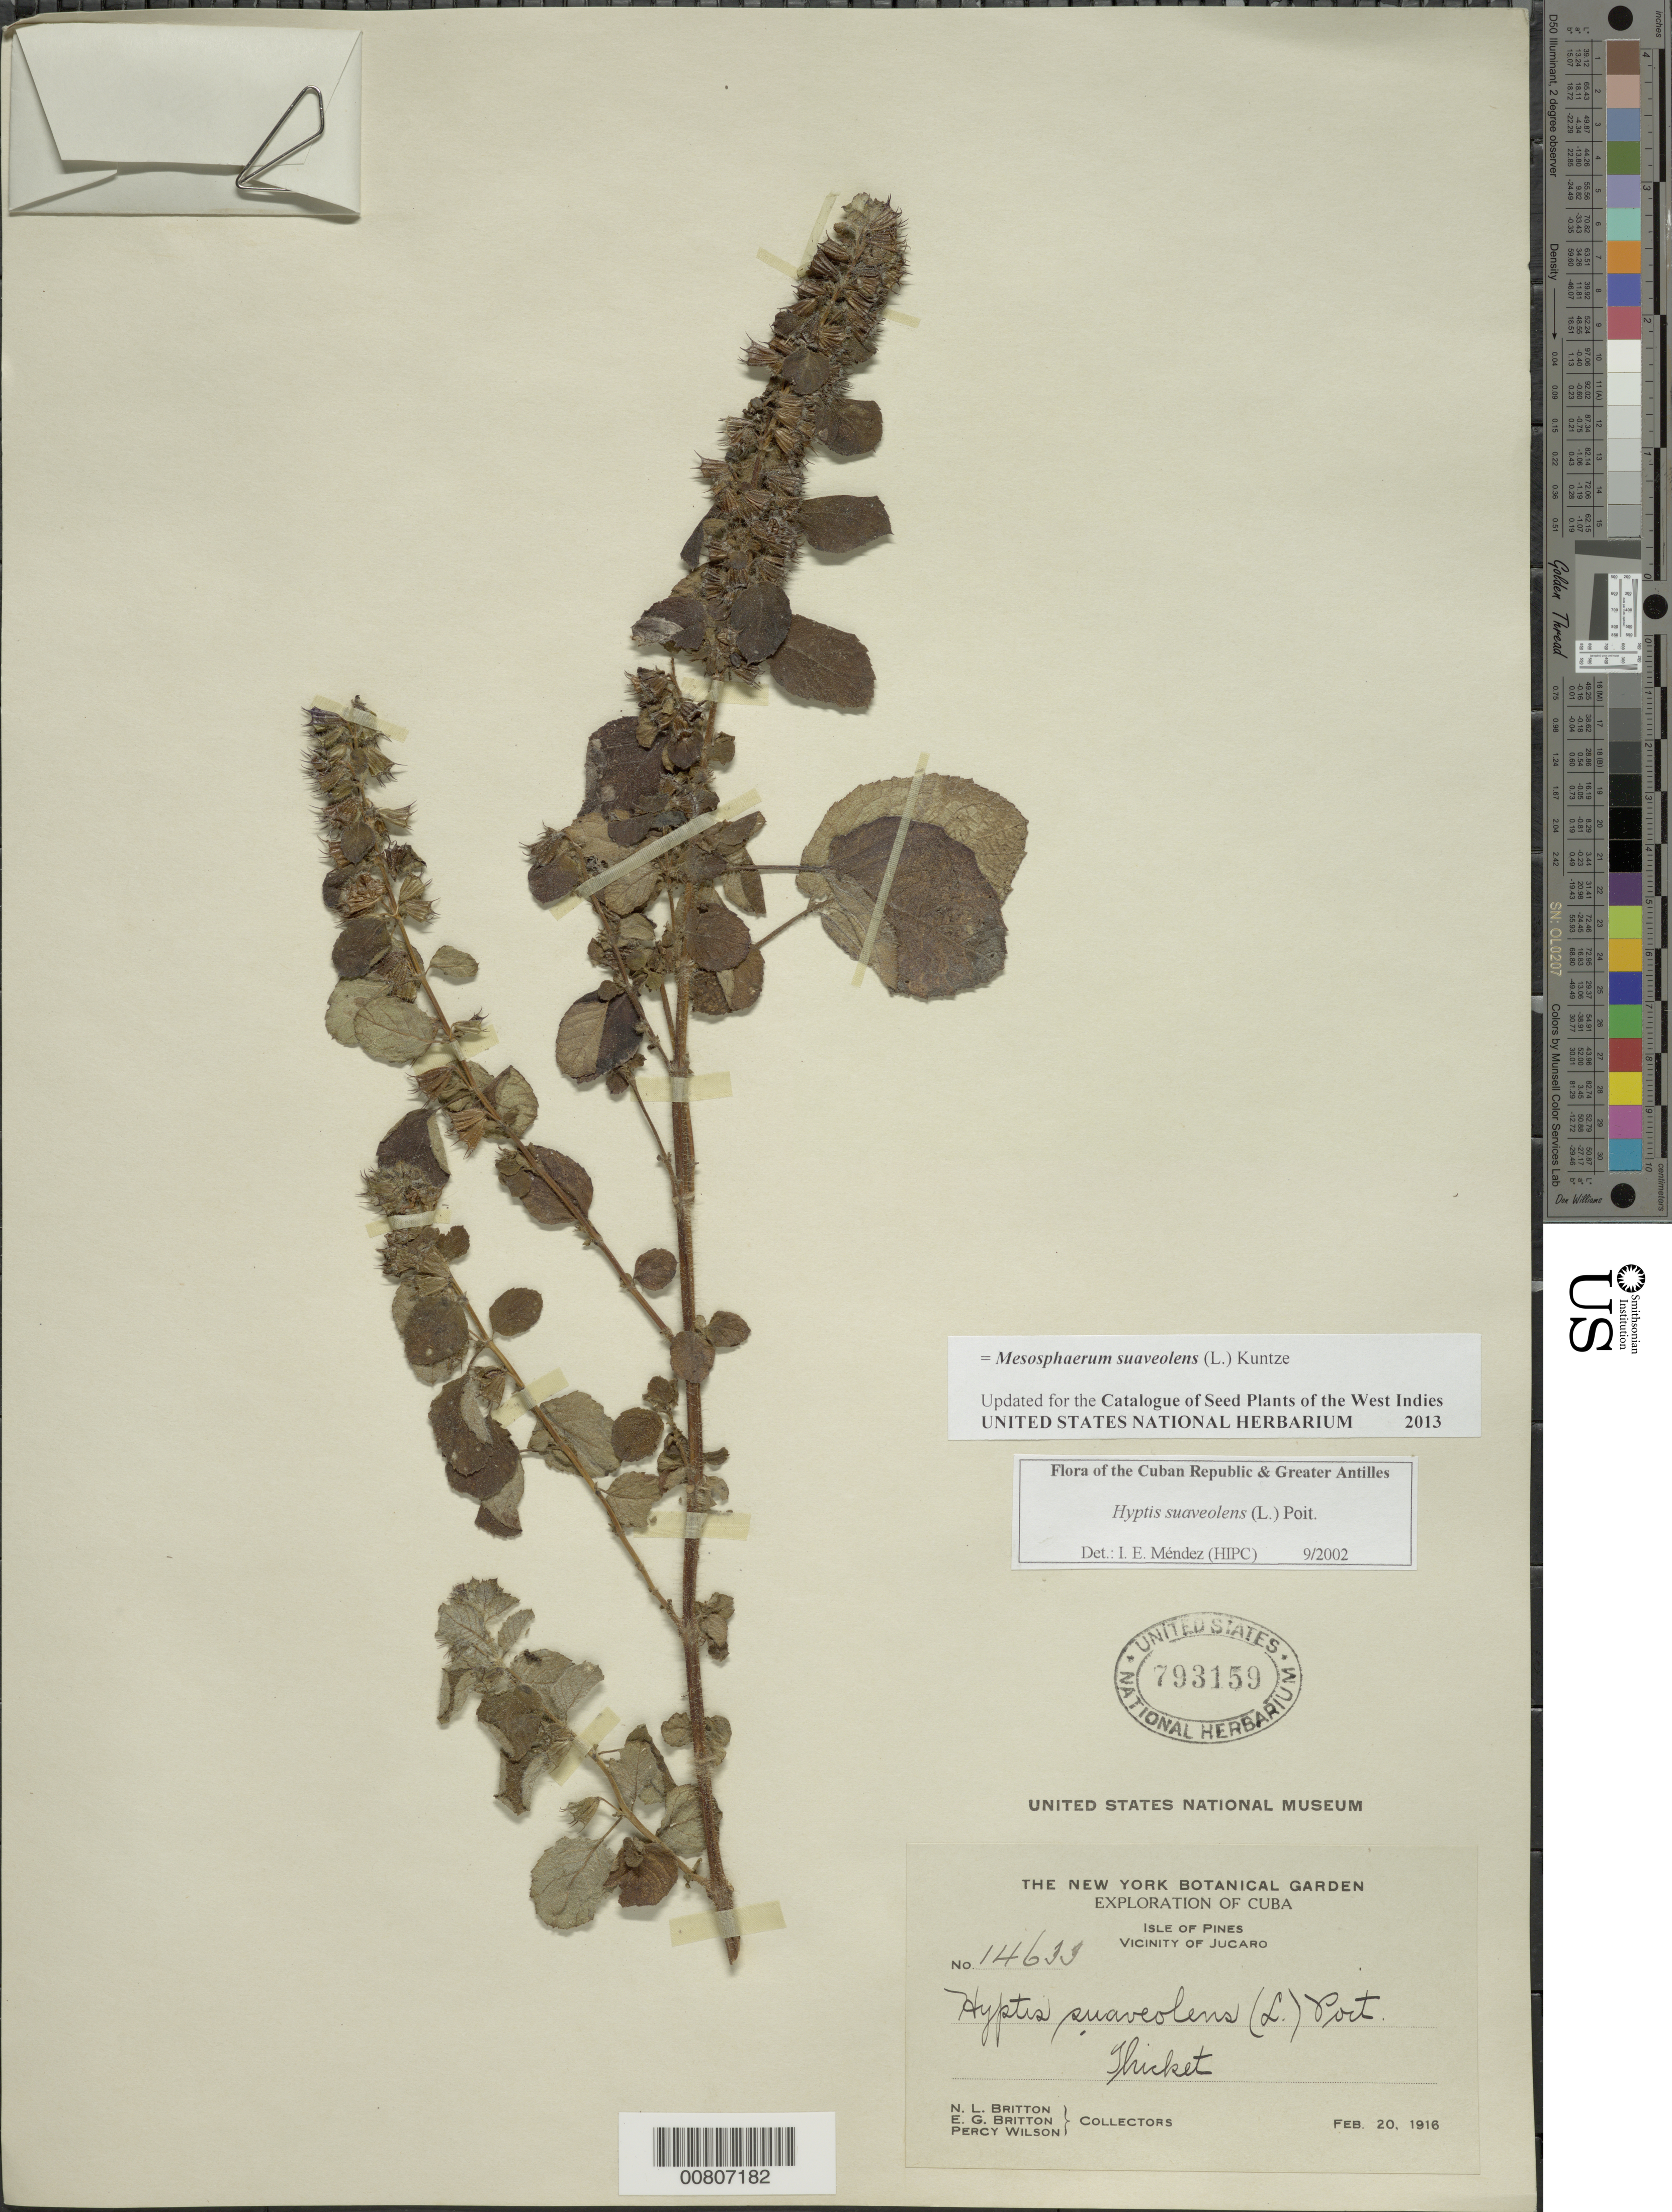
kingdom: Plantae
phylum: Tracheophyta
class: Magnoliopsida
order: Lamiales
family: Lamiaceae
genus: Hyptis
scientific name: Hyptis suaveolens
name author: (L.) Poit.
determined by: Méndez, Isidro E., (HIPC)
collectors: N. Britton, E. G. Britton & P. Wilson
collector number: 14633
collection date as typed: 20 Feb 1916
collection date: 1916-02-20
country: Cuba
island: Isla de la Juventud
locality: Isle of Pines, vicinity of Jucaro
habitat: Thicket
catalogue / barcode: US 793159